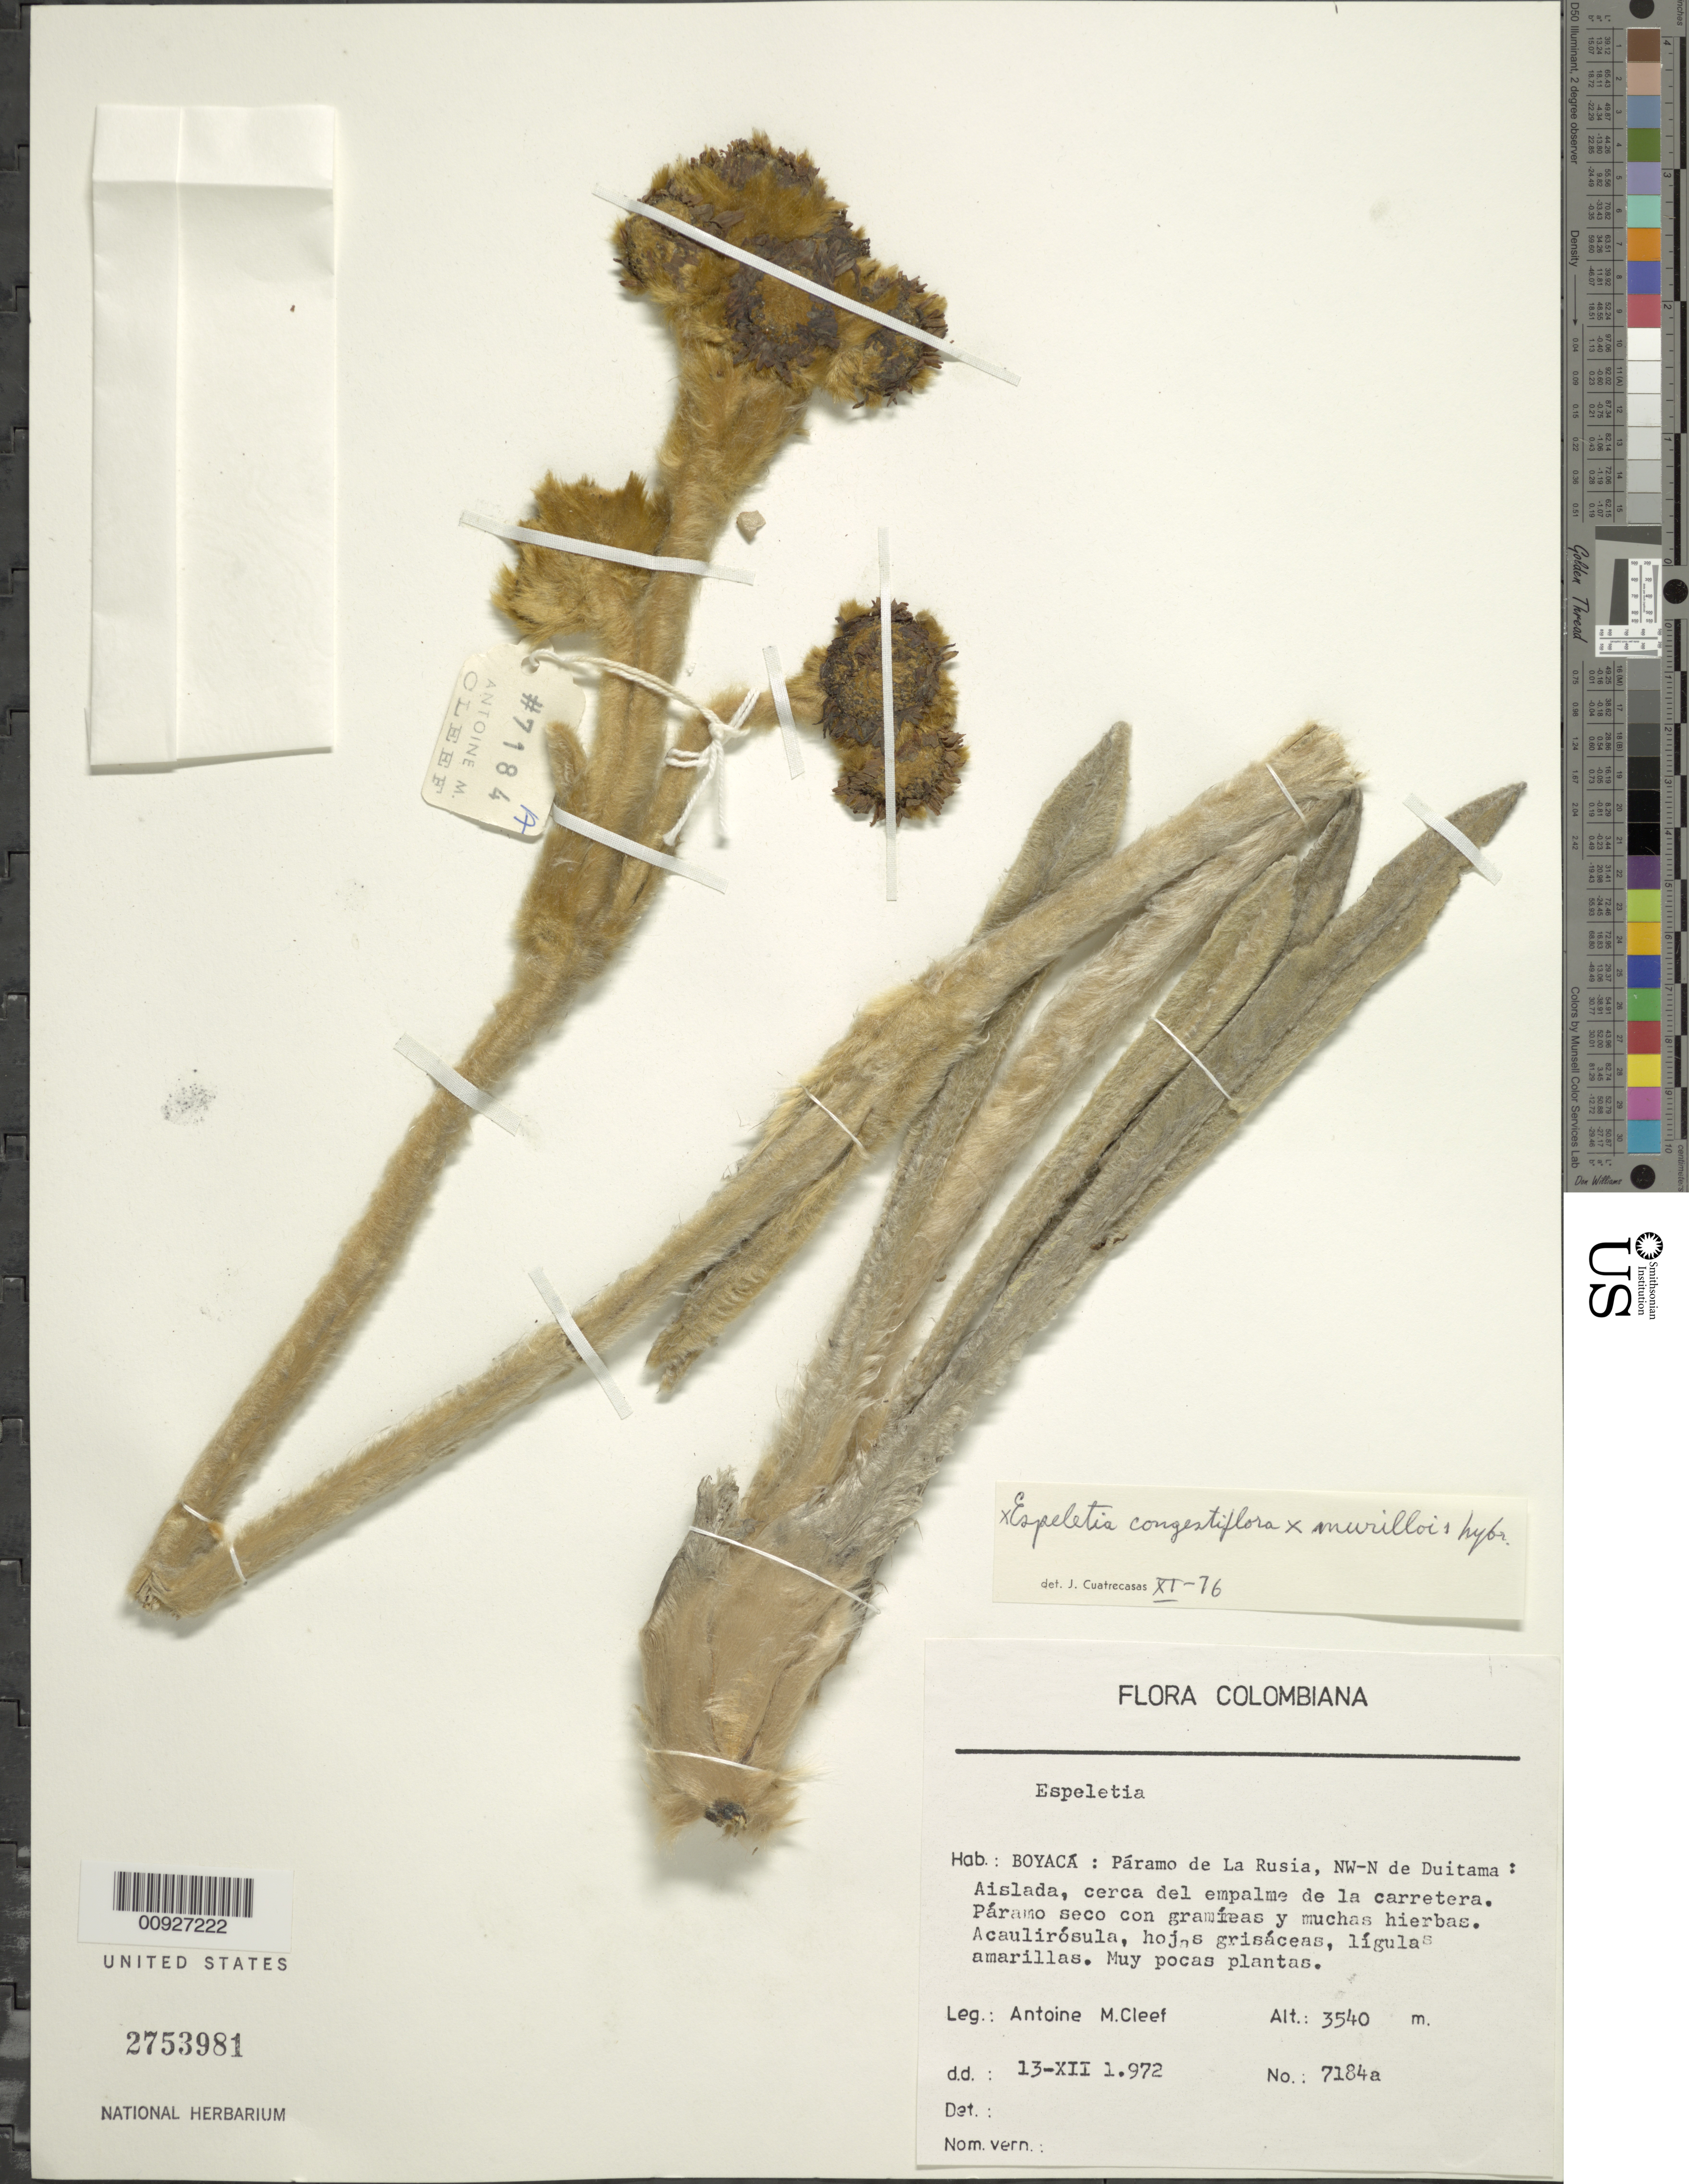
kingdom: Plantae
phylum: Tracheophyta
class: Magnoliopsida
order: Asterales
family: Asteraceae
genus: Espeletia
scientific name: Espeletia congestiflora x E. murilloi Cuatrec.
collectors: A. M. Cleef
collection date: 1972-12-13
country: Colombia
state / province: Boyacá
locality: Paramo de La Rusia. Páramo de La Rusia, NW-N de Duitama: Aislada, cerca del empalme de la carretara.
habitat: Páramo seco con gramíneas y muchas hierbas. Muy pocas plantas.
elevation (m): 3540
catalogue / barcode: US 2753981